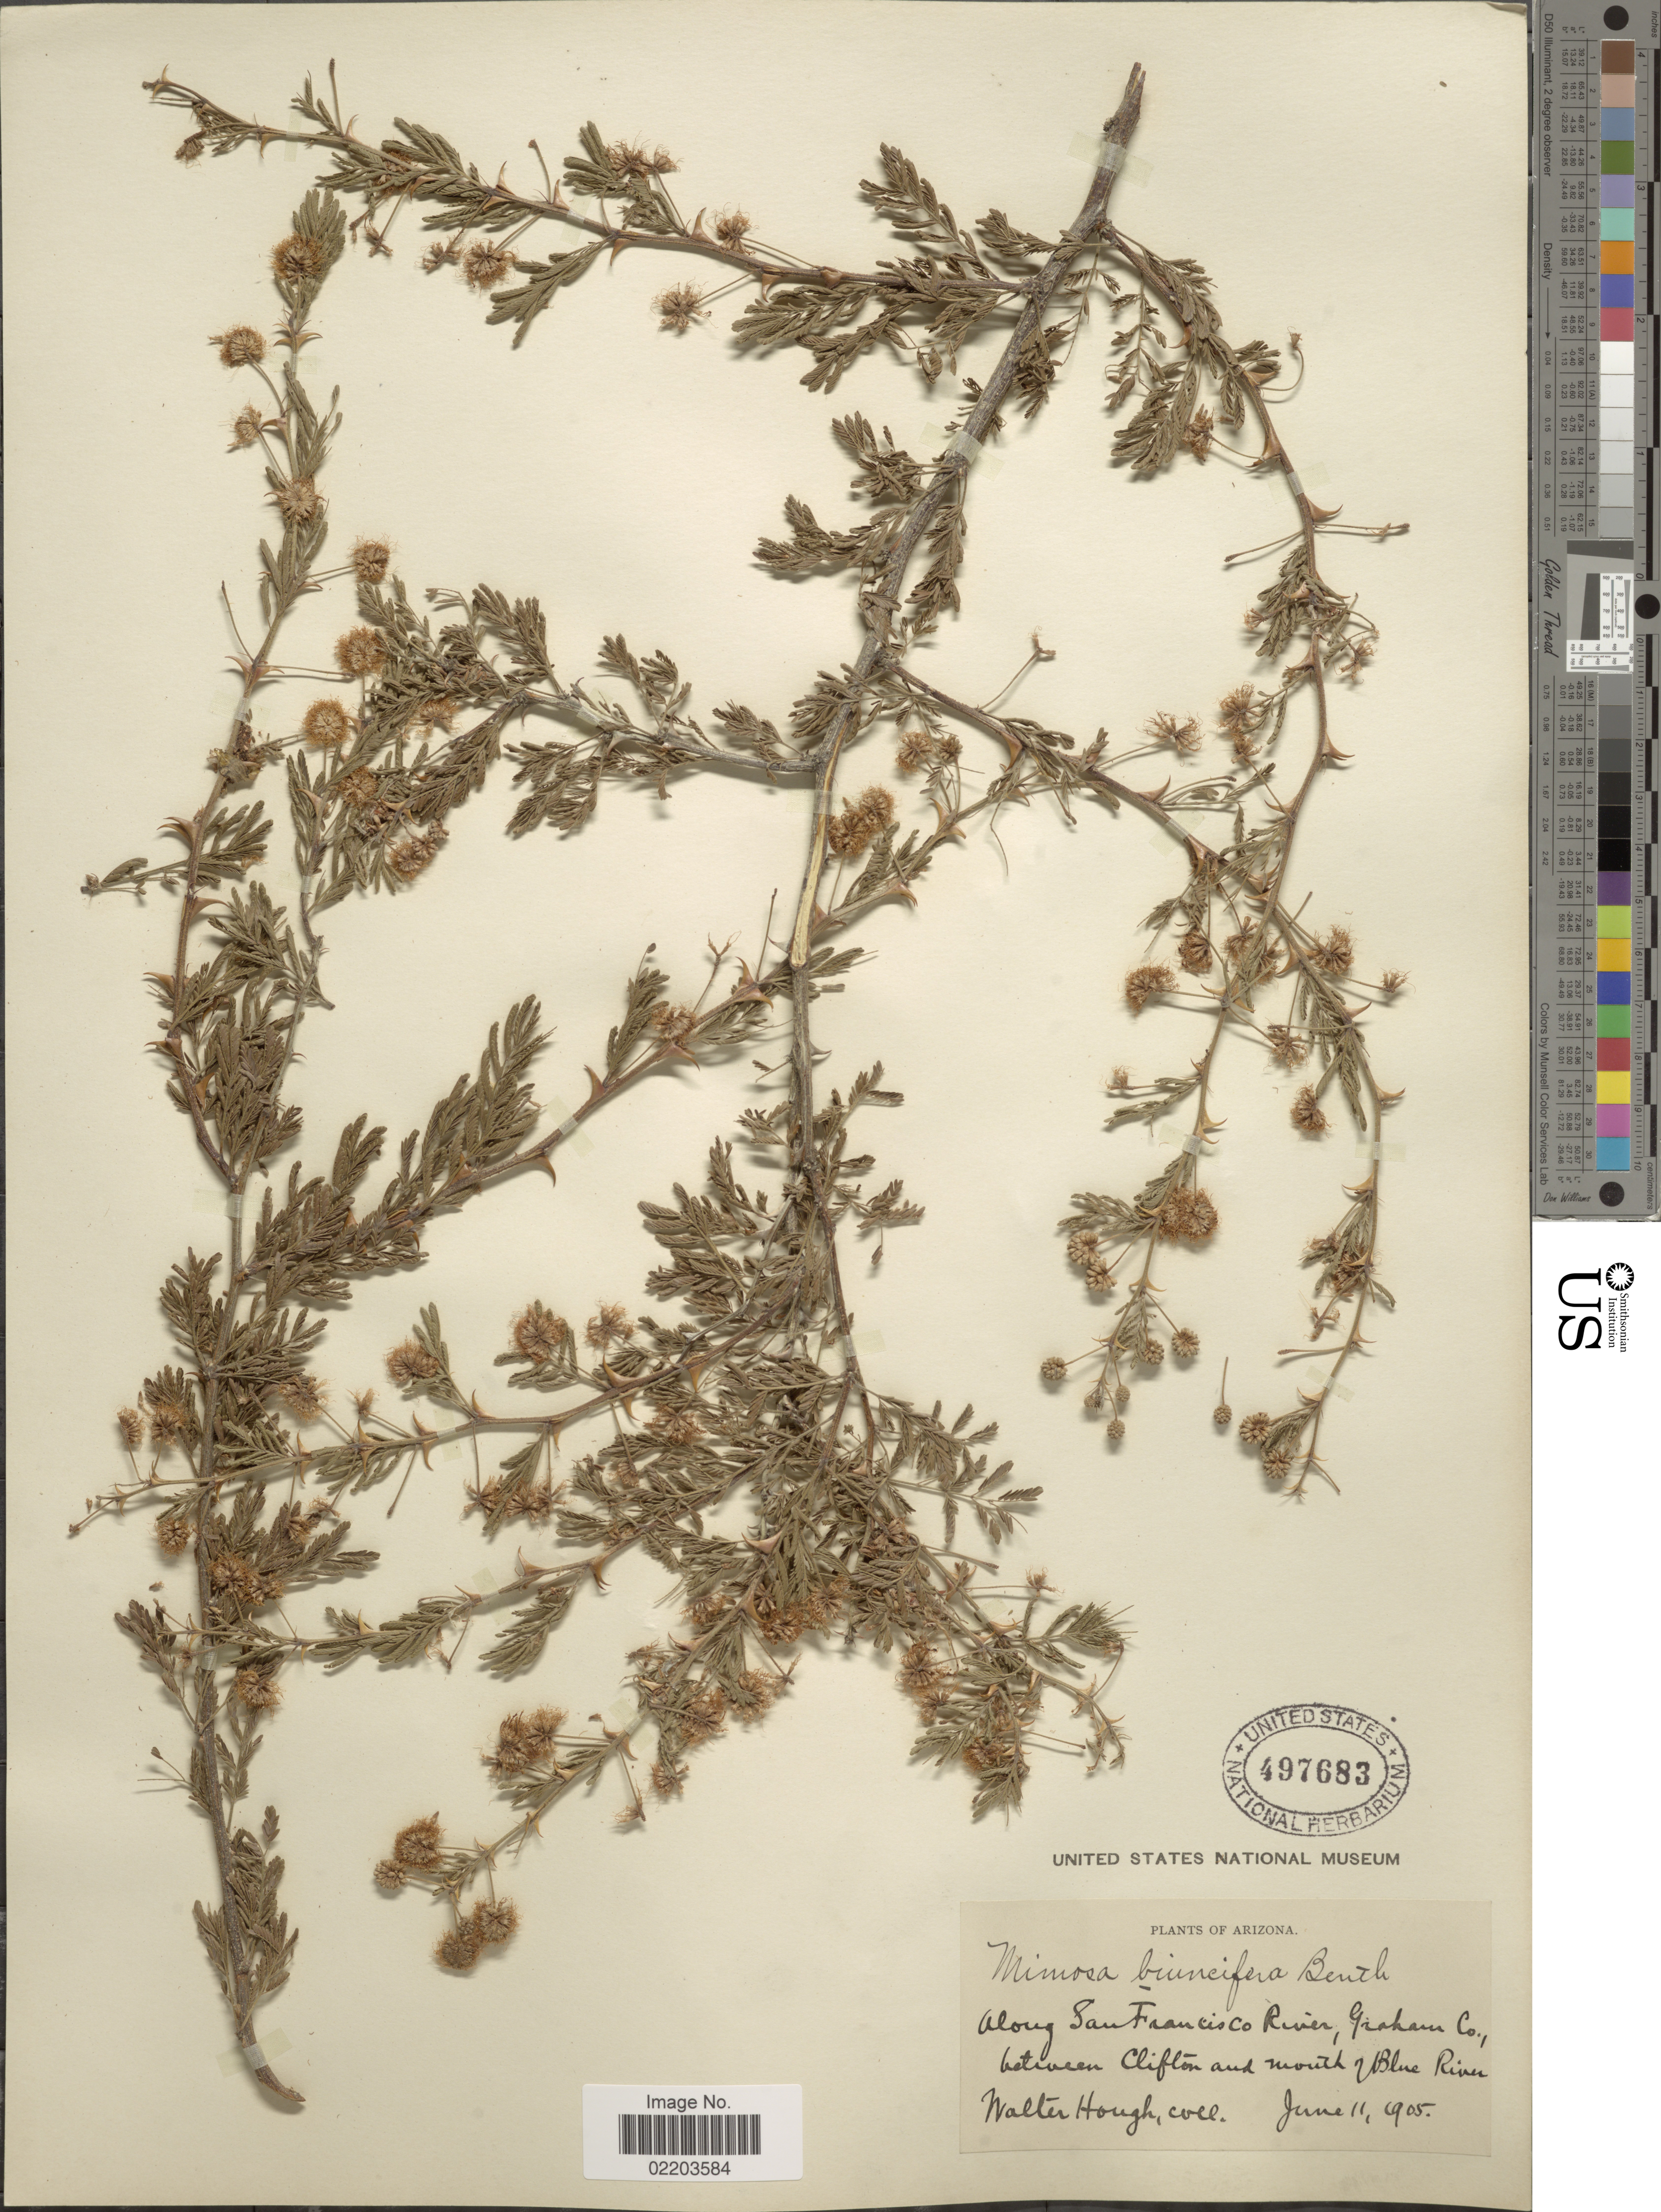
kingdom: Plantae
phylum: Tracheophyta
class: Magnoliopsida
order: Fabales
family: Fabaceae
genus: Mimosa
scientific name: Mimosa biuncifera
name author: Benth.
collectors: W. Hough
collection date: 1905-06-11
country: United States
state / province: Arizona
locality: Along San Franciso River, Graham Co., between Clifton and mouth of Blue River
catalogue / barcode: US 497683